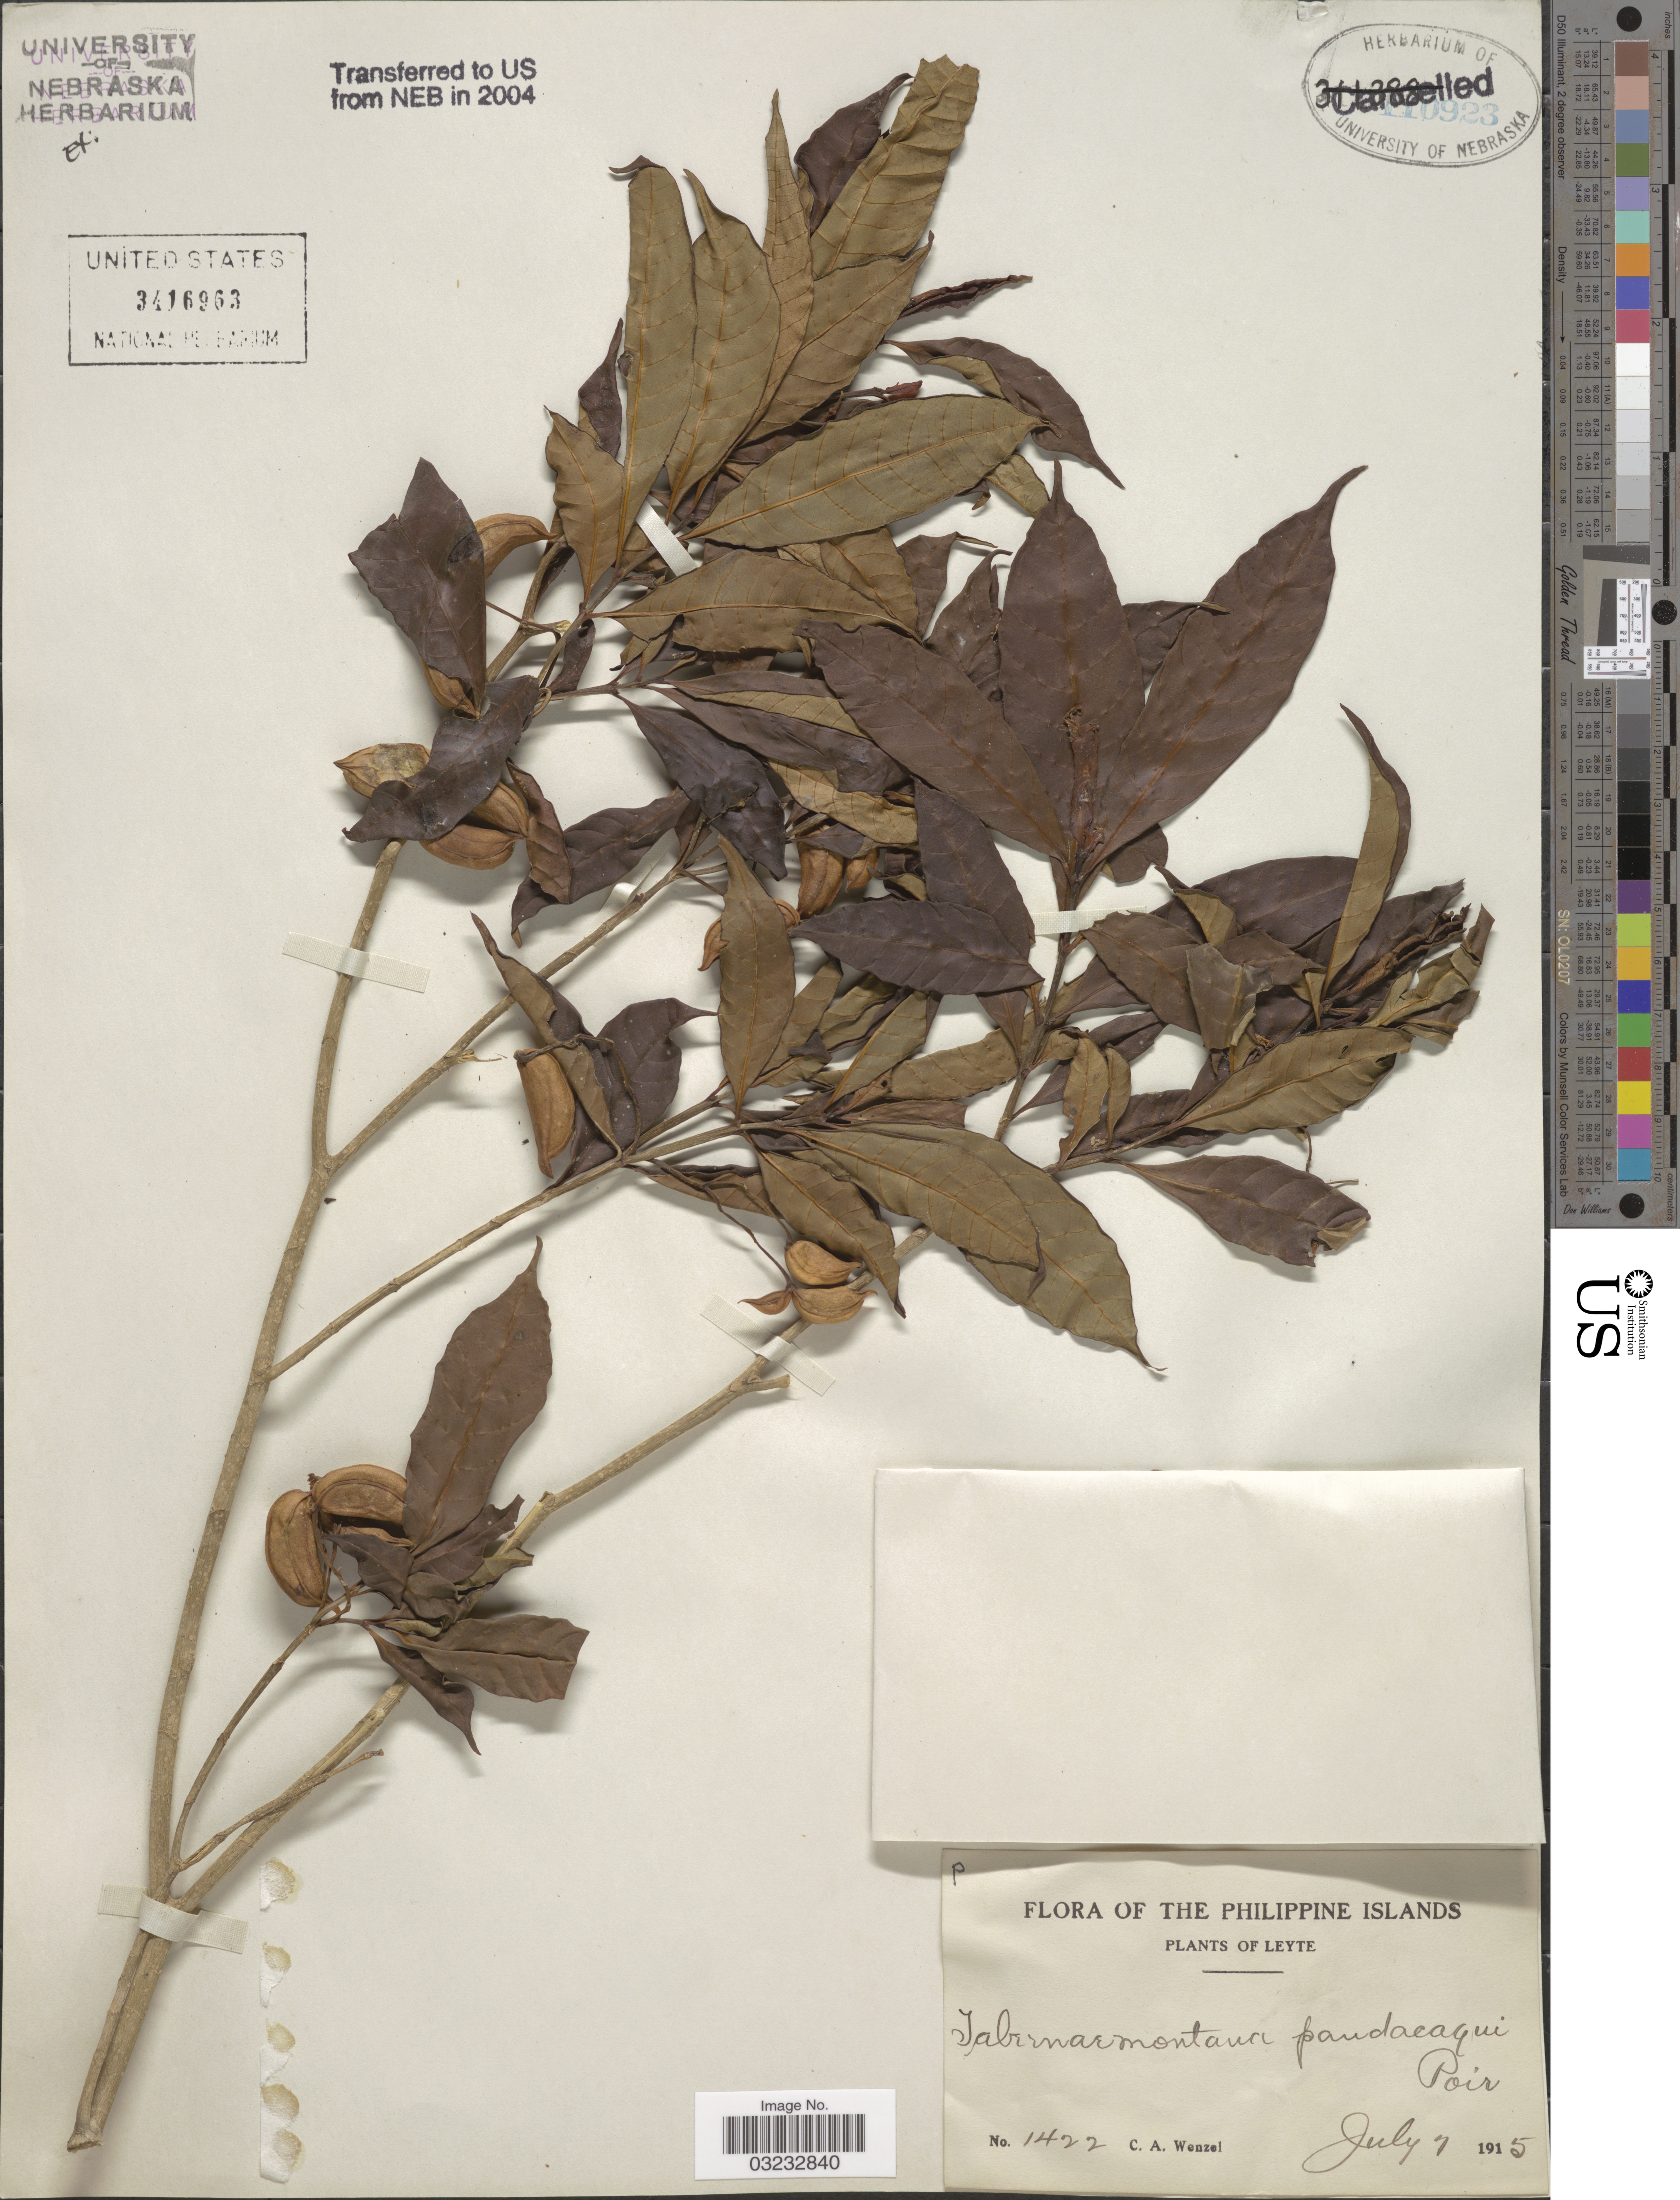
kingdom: Plantae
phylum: Tracheophyta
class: Magnoliopsida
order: Gentianales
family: Apocynaceae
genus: Tabernaemontana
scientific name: Tabernaemontana pandacaqui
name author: Poir.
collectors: C. Wenzel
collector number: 1422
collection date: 1915-07-07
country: Philippines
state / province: Eastern Visayas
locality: Leyte.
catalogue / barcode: US 3416963